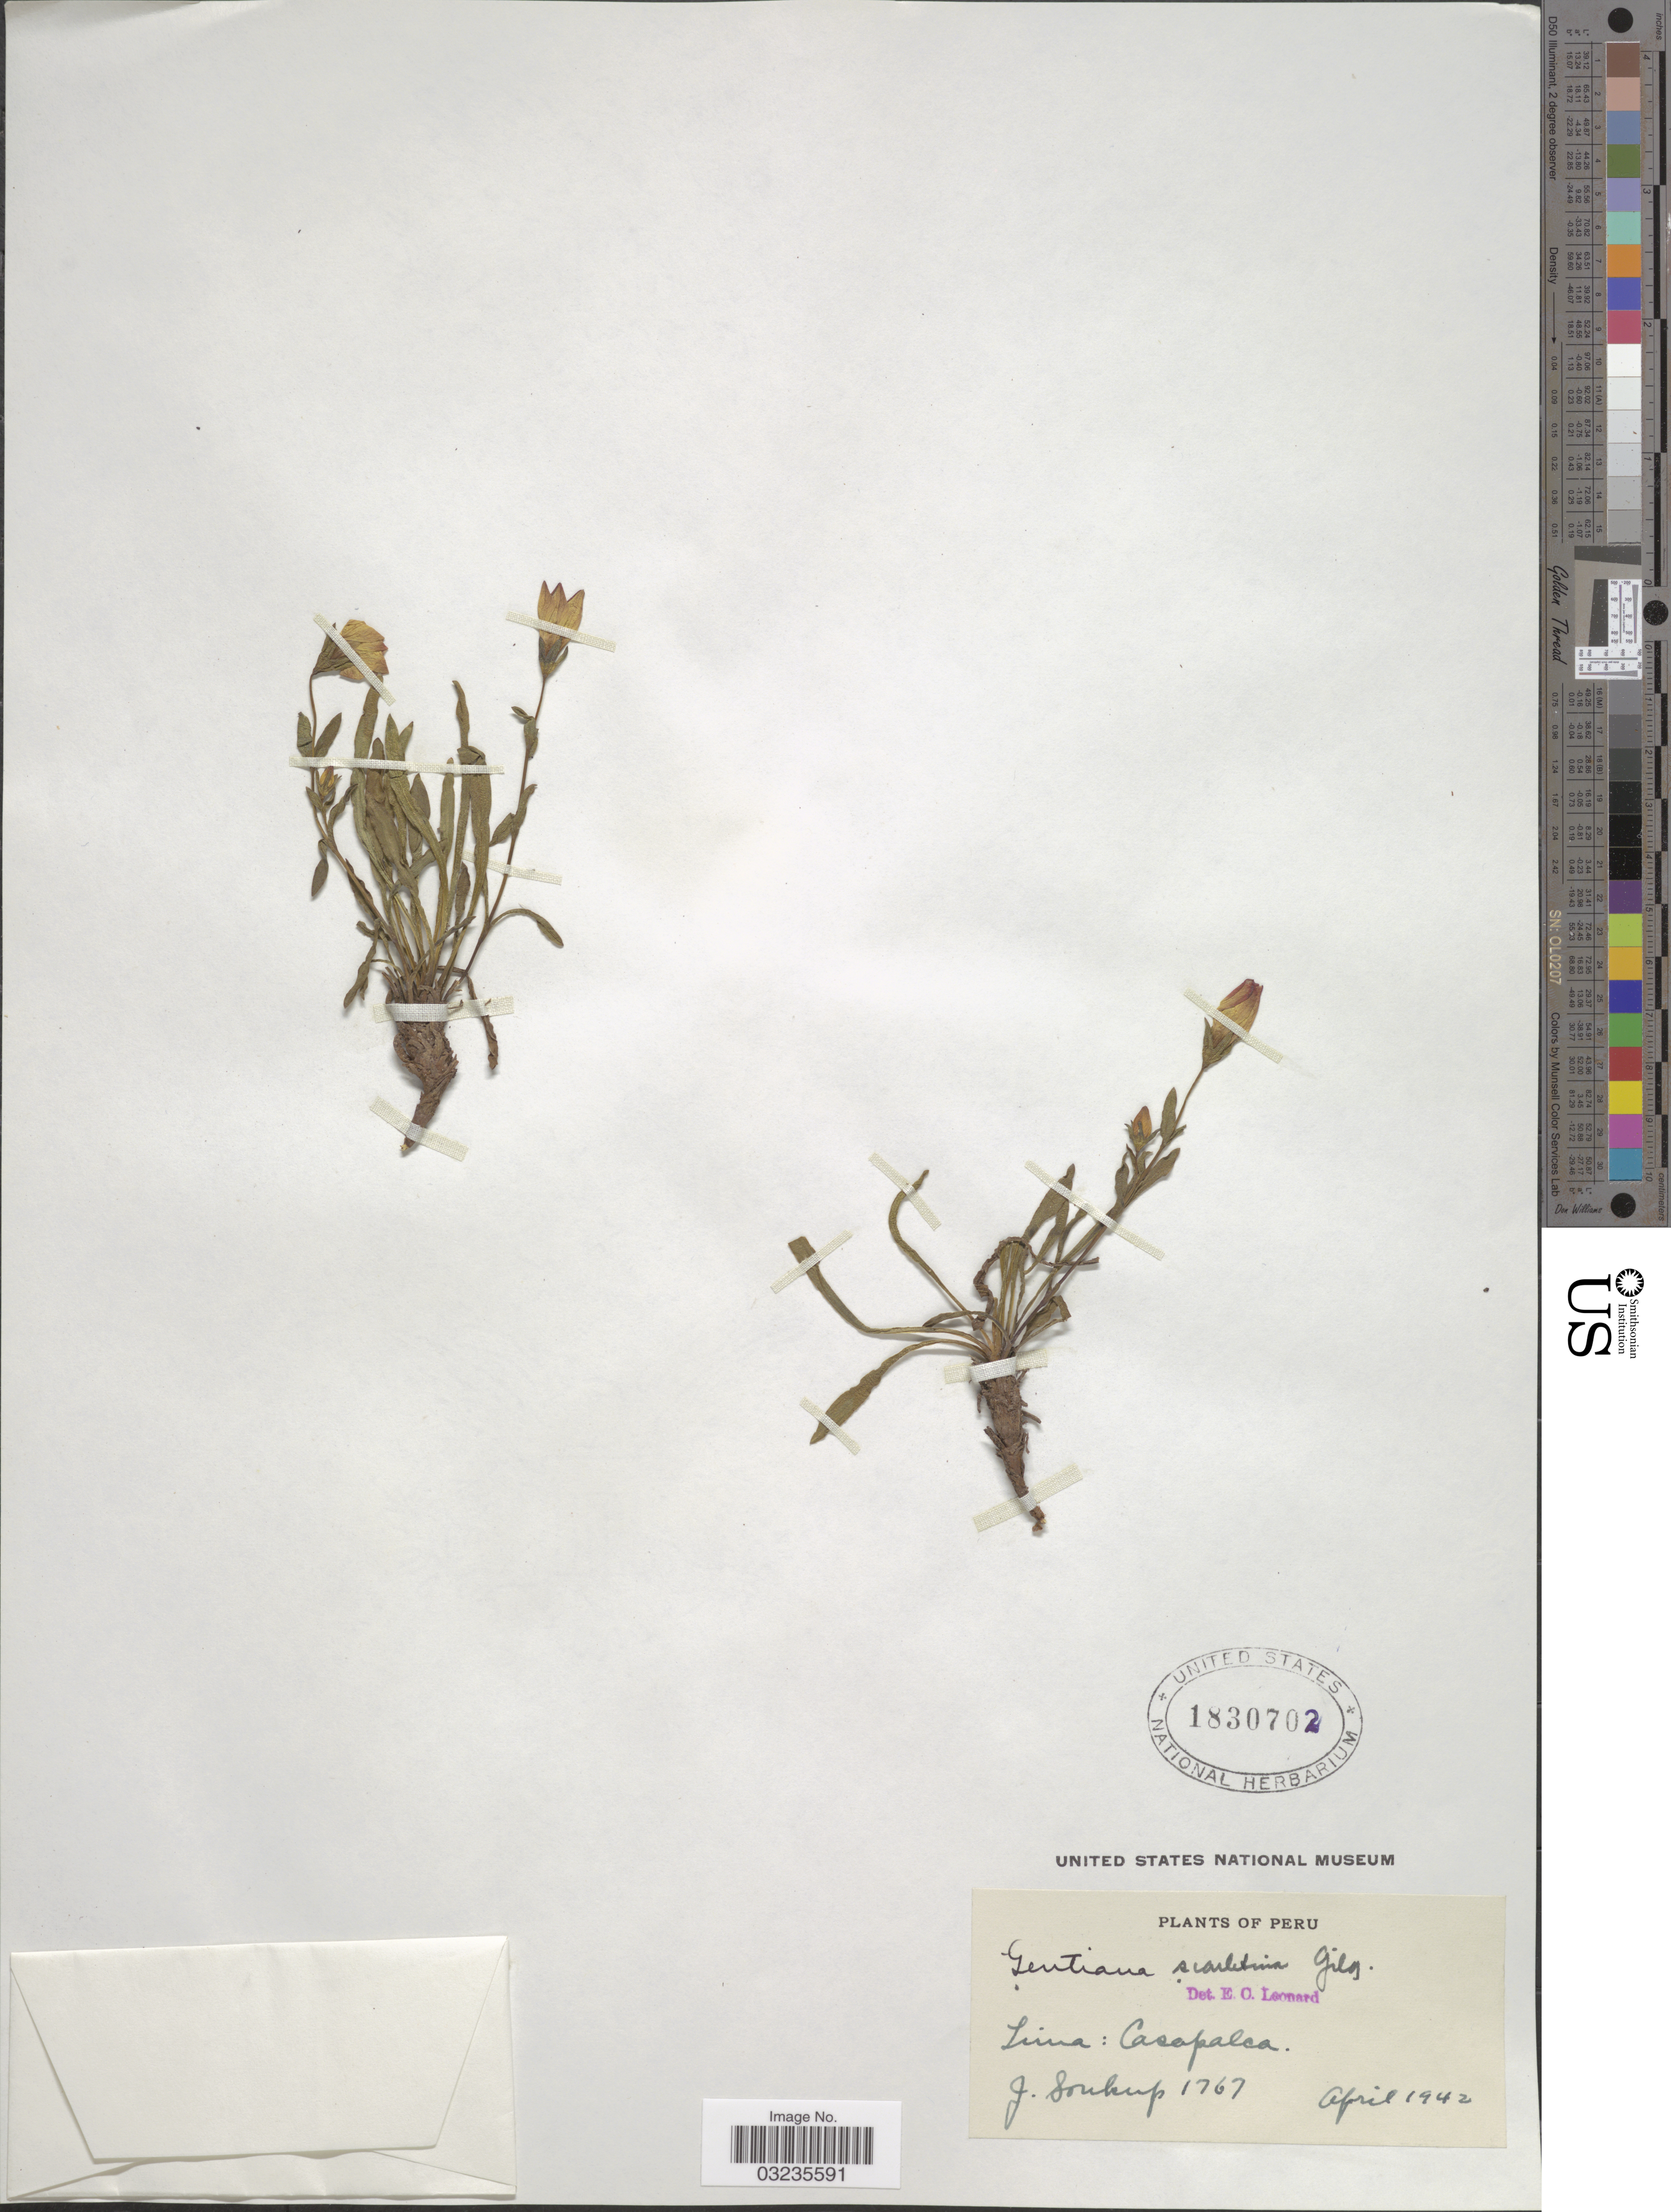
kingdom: Plantae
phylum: Tracheophyta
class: Magnoliopsida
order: Gentianales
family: Gentianaceae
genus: Gentiana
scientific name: Gentiana scarlatina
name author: Gilg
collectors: J. Soukup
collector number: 1767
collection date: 1942-04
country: Peru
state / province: Lima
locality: Casapalca.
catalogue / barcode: US 1830702